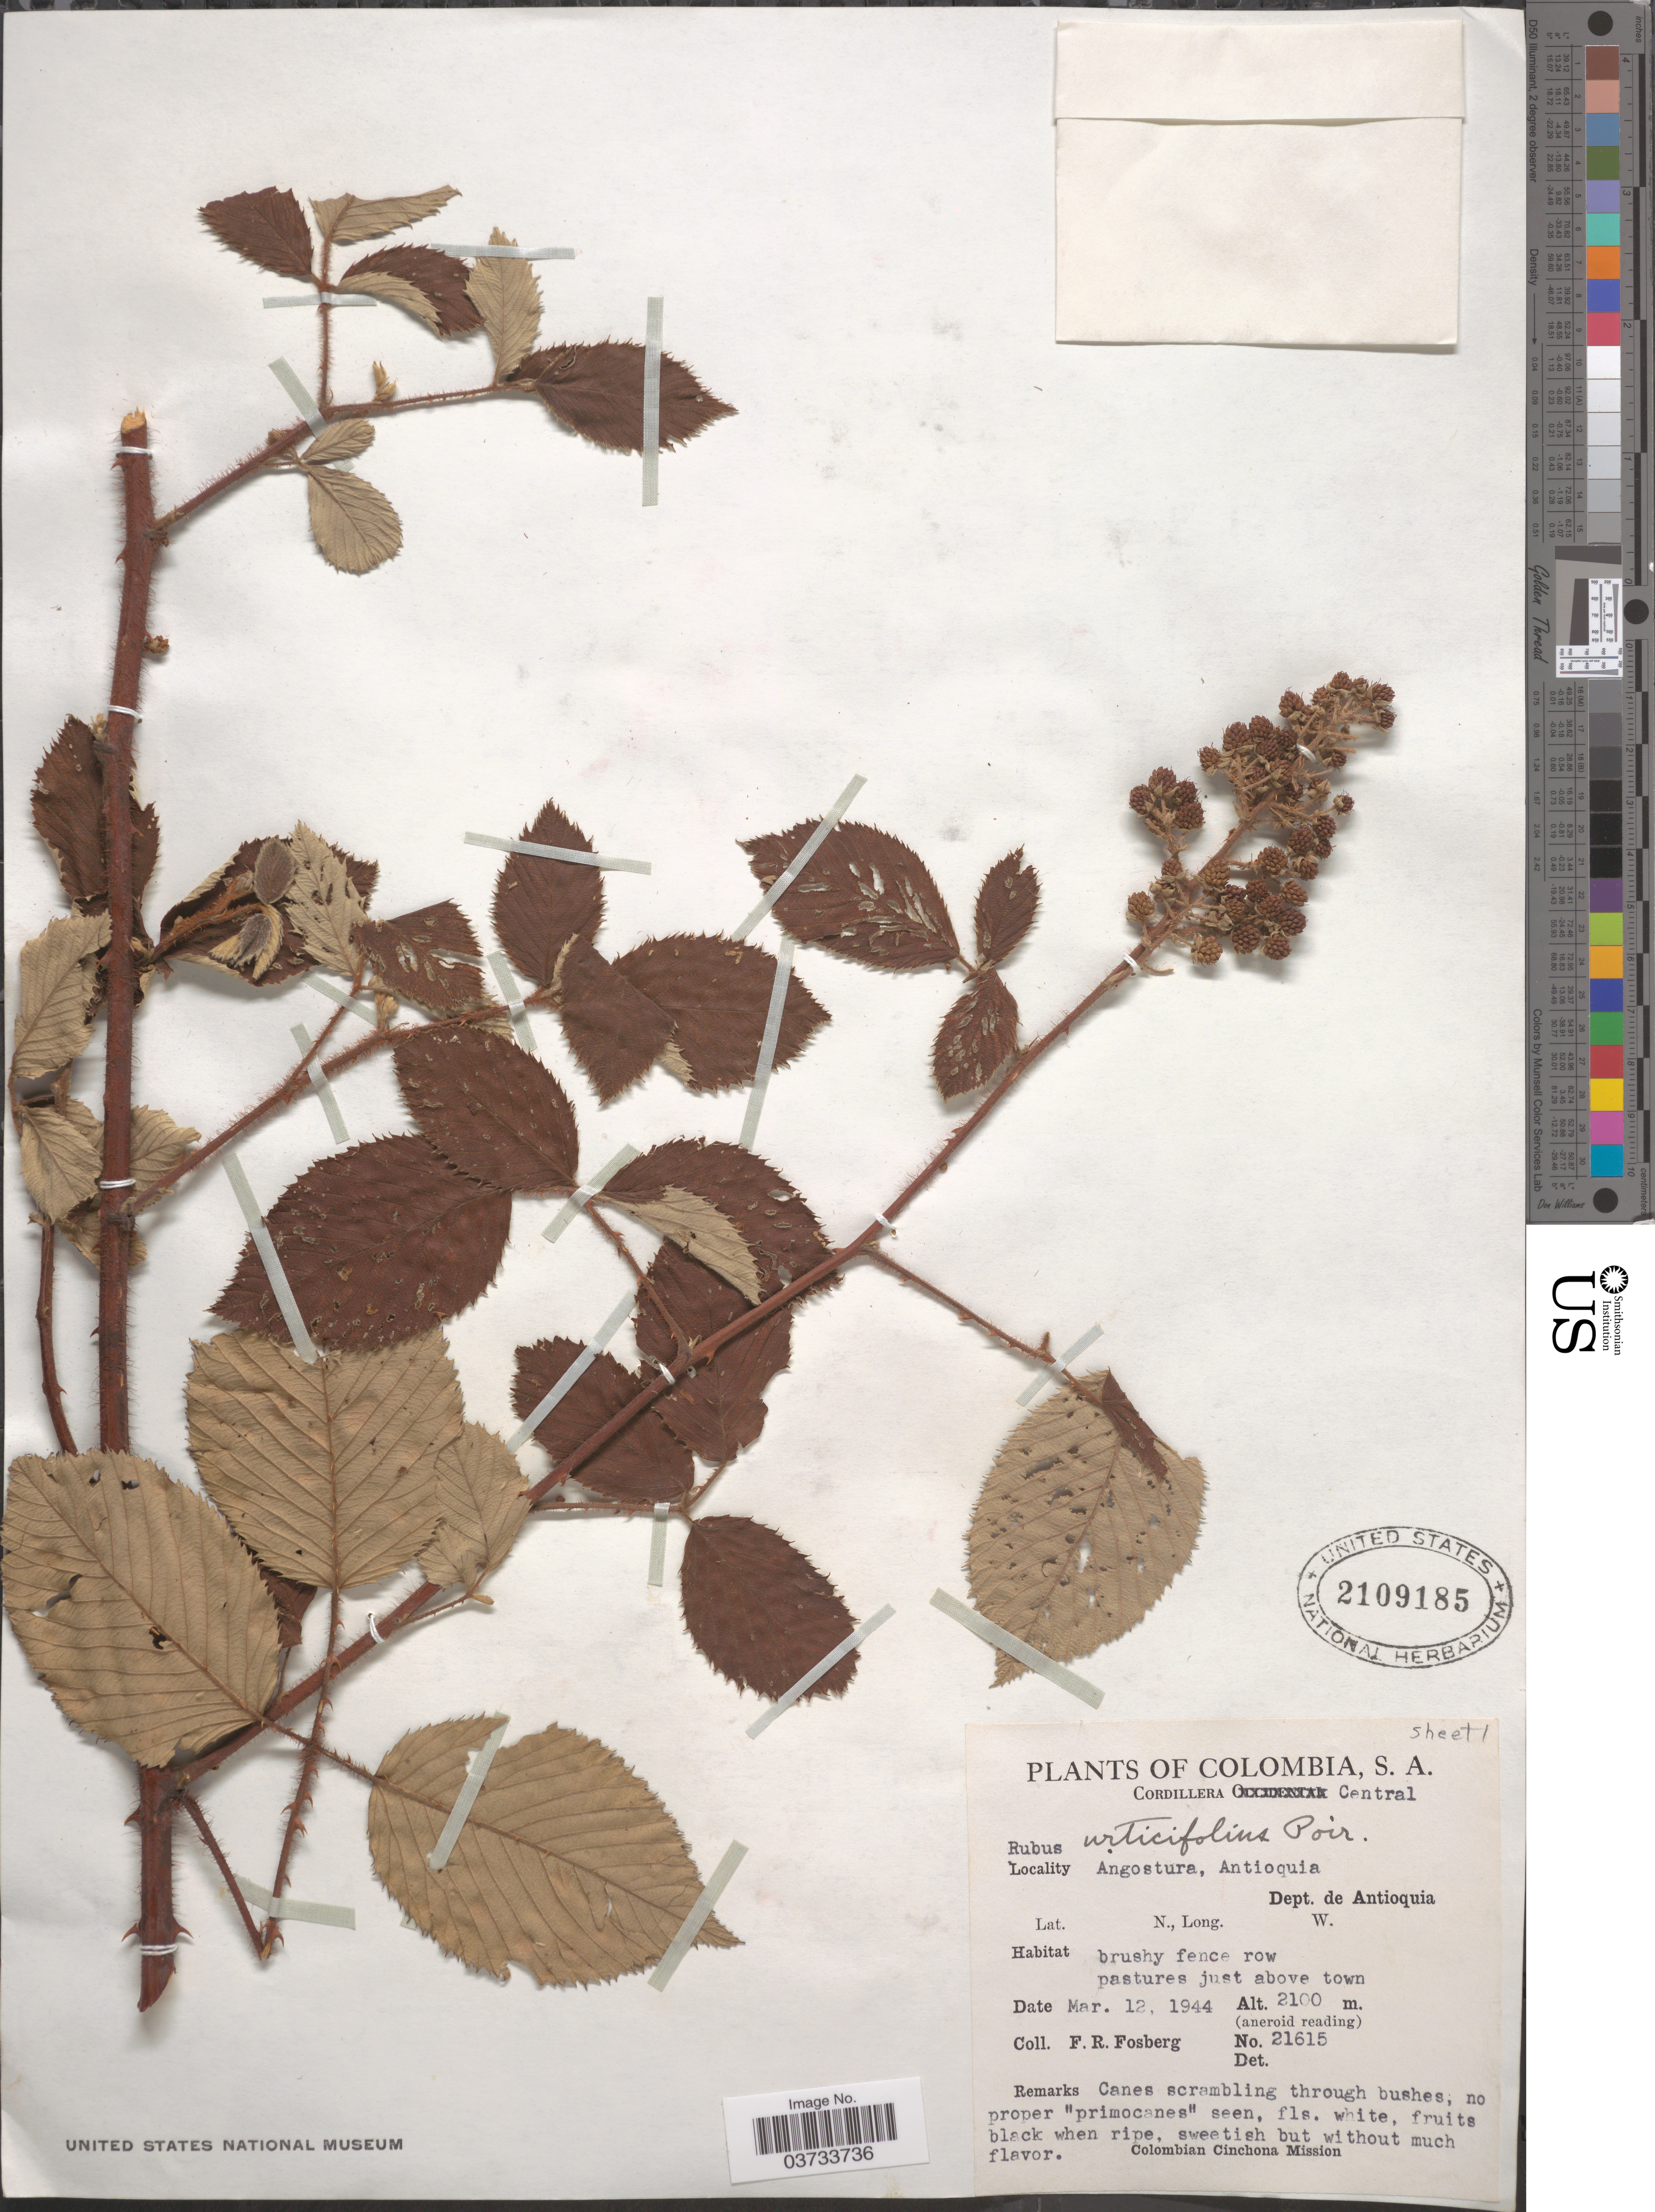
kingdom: Plantae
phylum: Tracheophyta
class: Magnoliopsida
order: Rosales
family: Rosaceae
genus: Rubus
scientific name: Rubus urticifolius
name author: Poir.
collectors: F. R. Fosberg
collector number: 21615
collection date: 1944-03-12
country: Colombia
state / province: Antioquia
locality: Cordillera Central. Angostura. Dept. de Antioquia.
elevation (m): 2100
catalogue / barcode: US 2109185